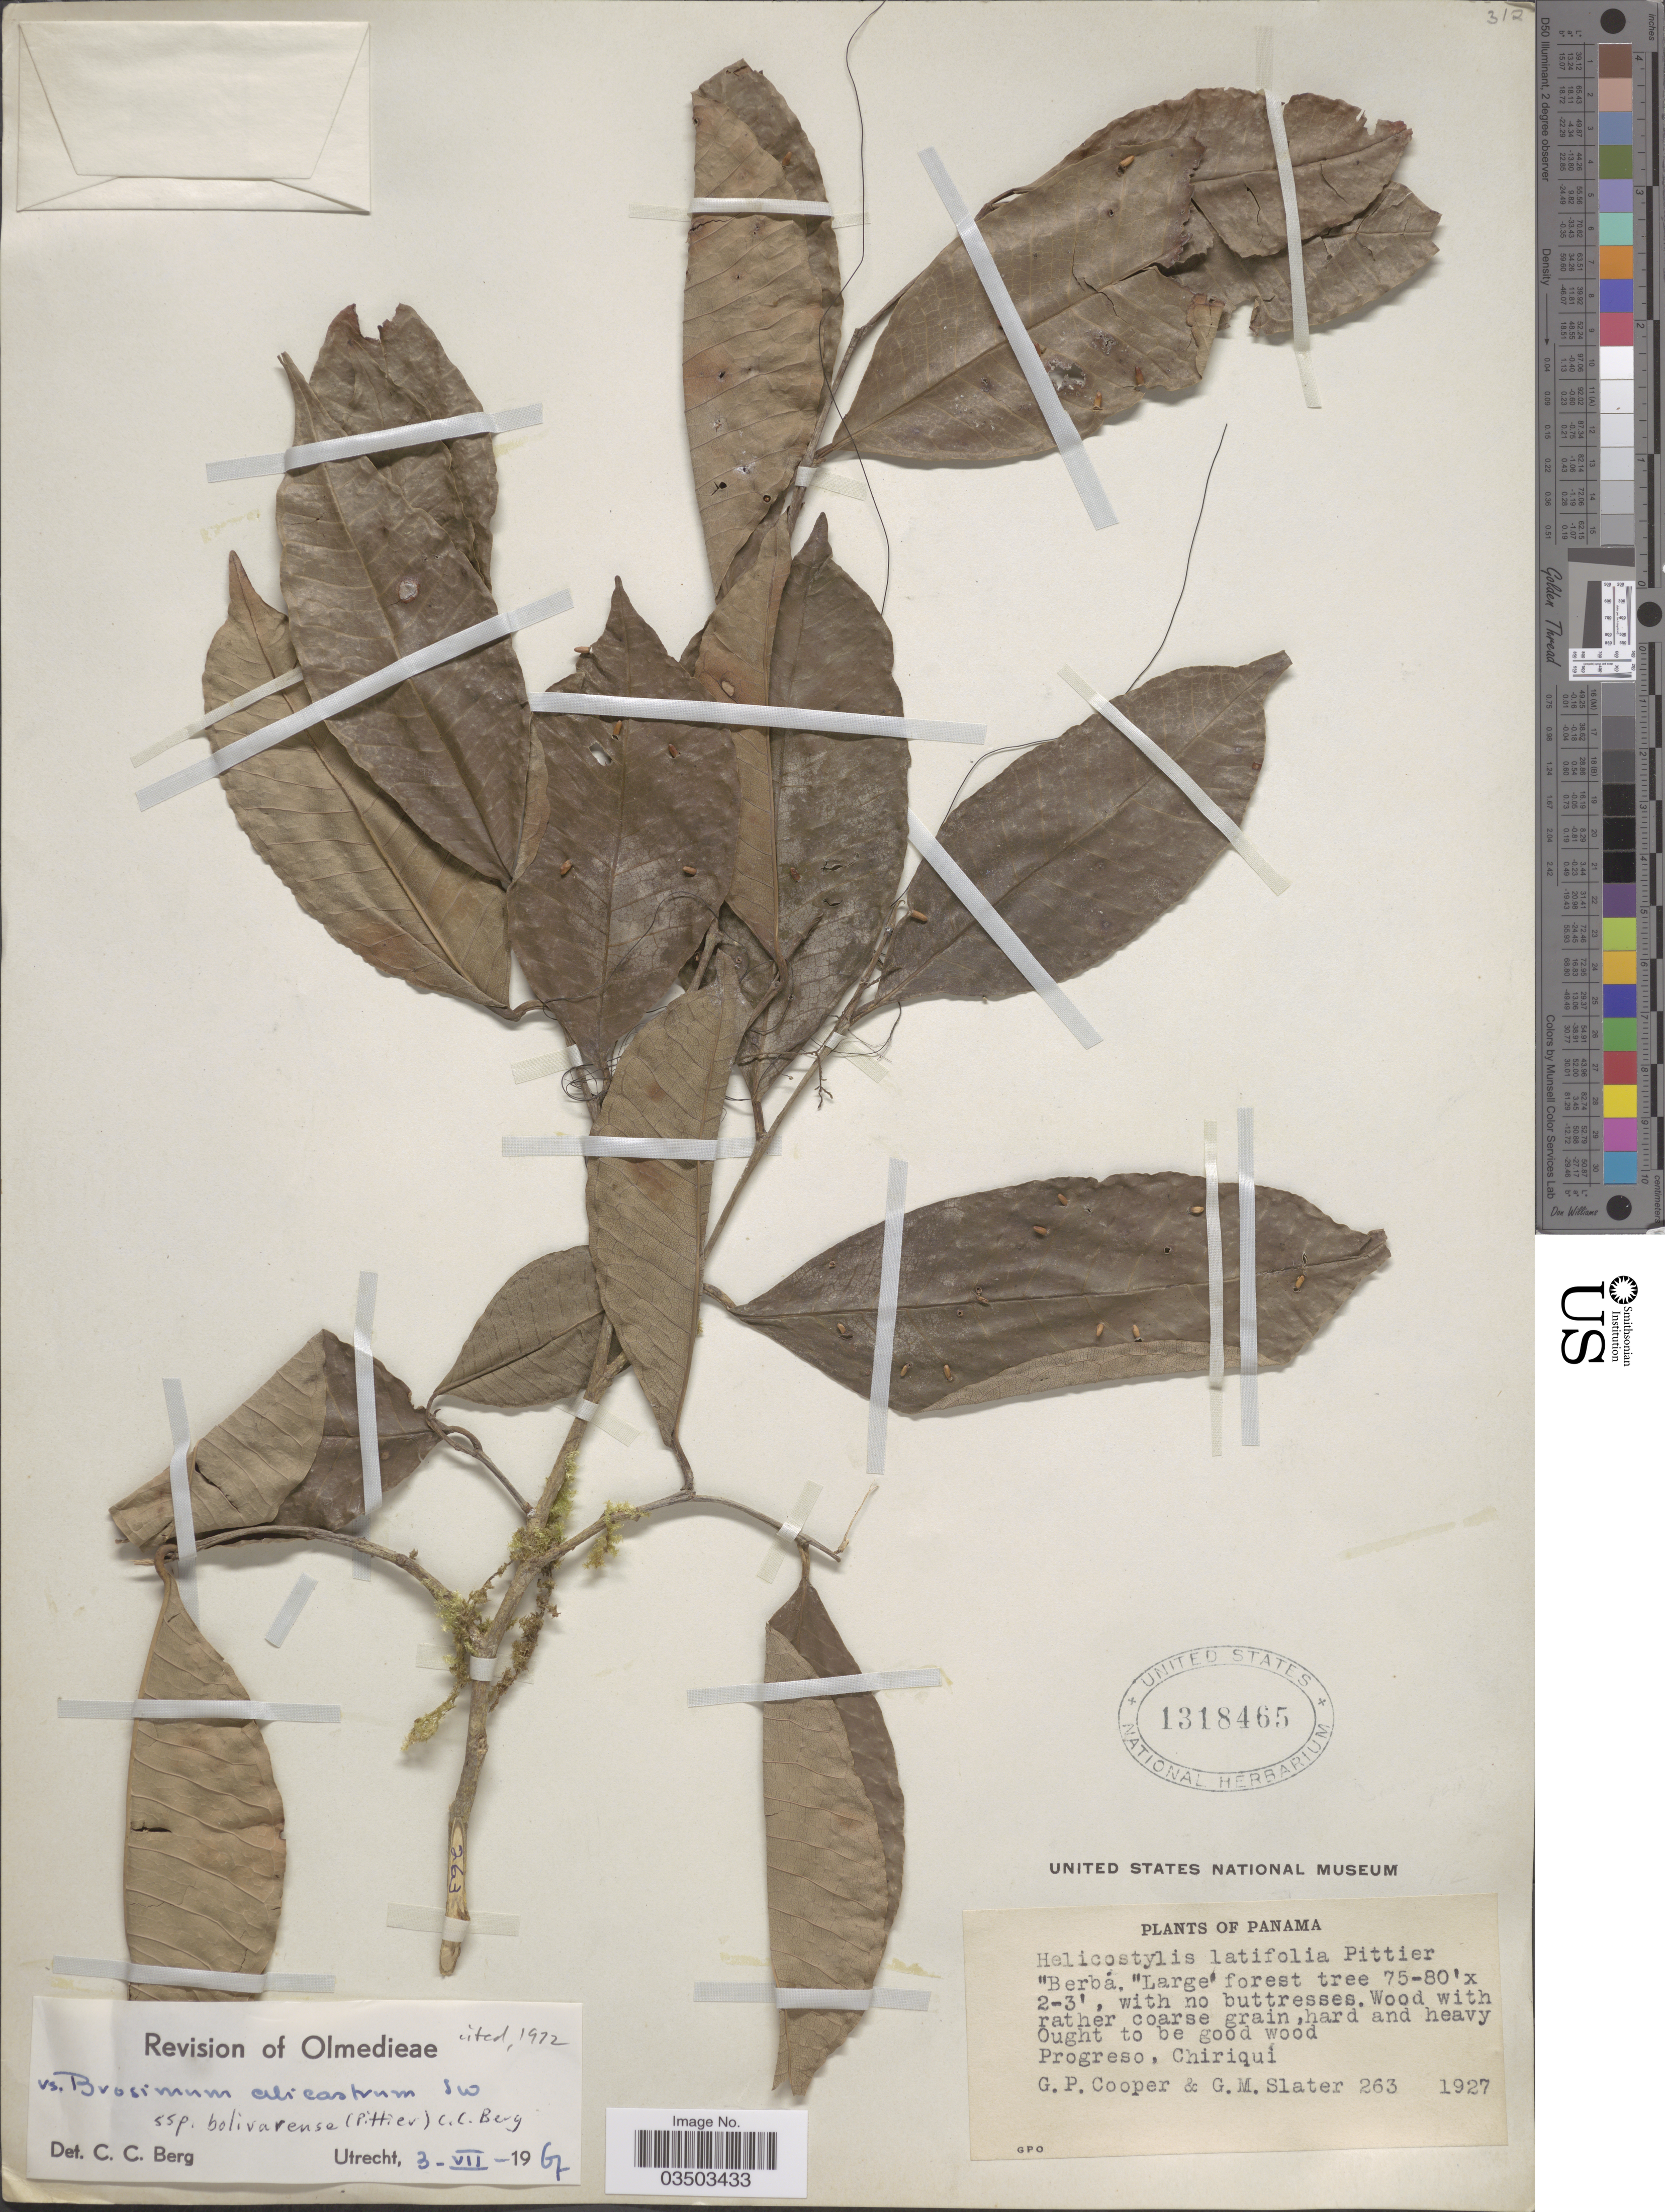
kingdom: Plantae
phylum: Tracheophyta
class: Magnoliopsida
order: Rosales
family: Moraceae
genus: Brosimum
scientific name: Brosimum alicastrum subsp. bolivarense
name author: (Pittier) C.C. Berg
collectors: G. Cooper & G. Slater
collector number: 263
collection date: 1927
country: Panama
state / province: Chiriqui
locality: Progreso.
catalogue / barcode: US 1318465